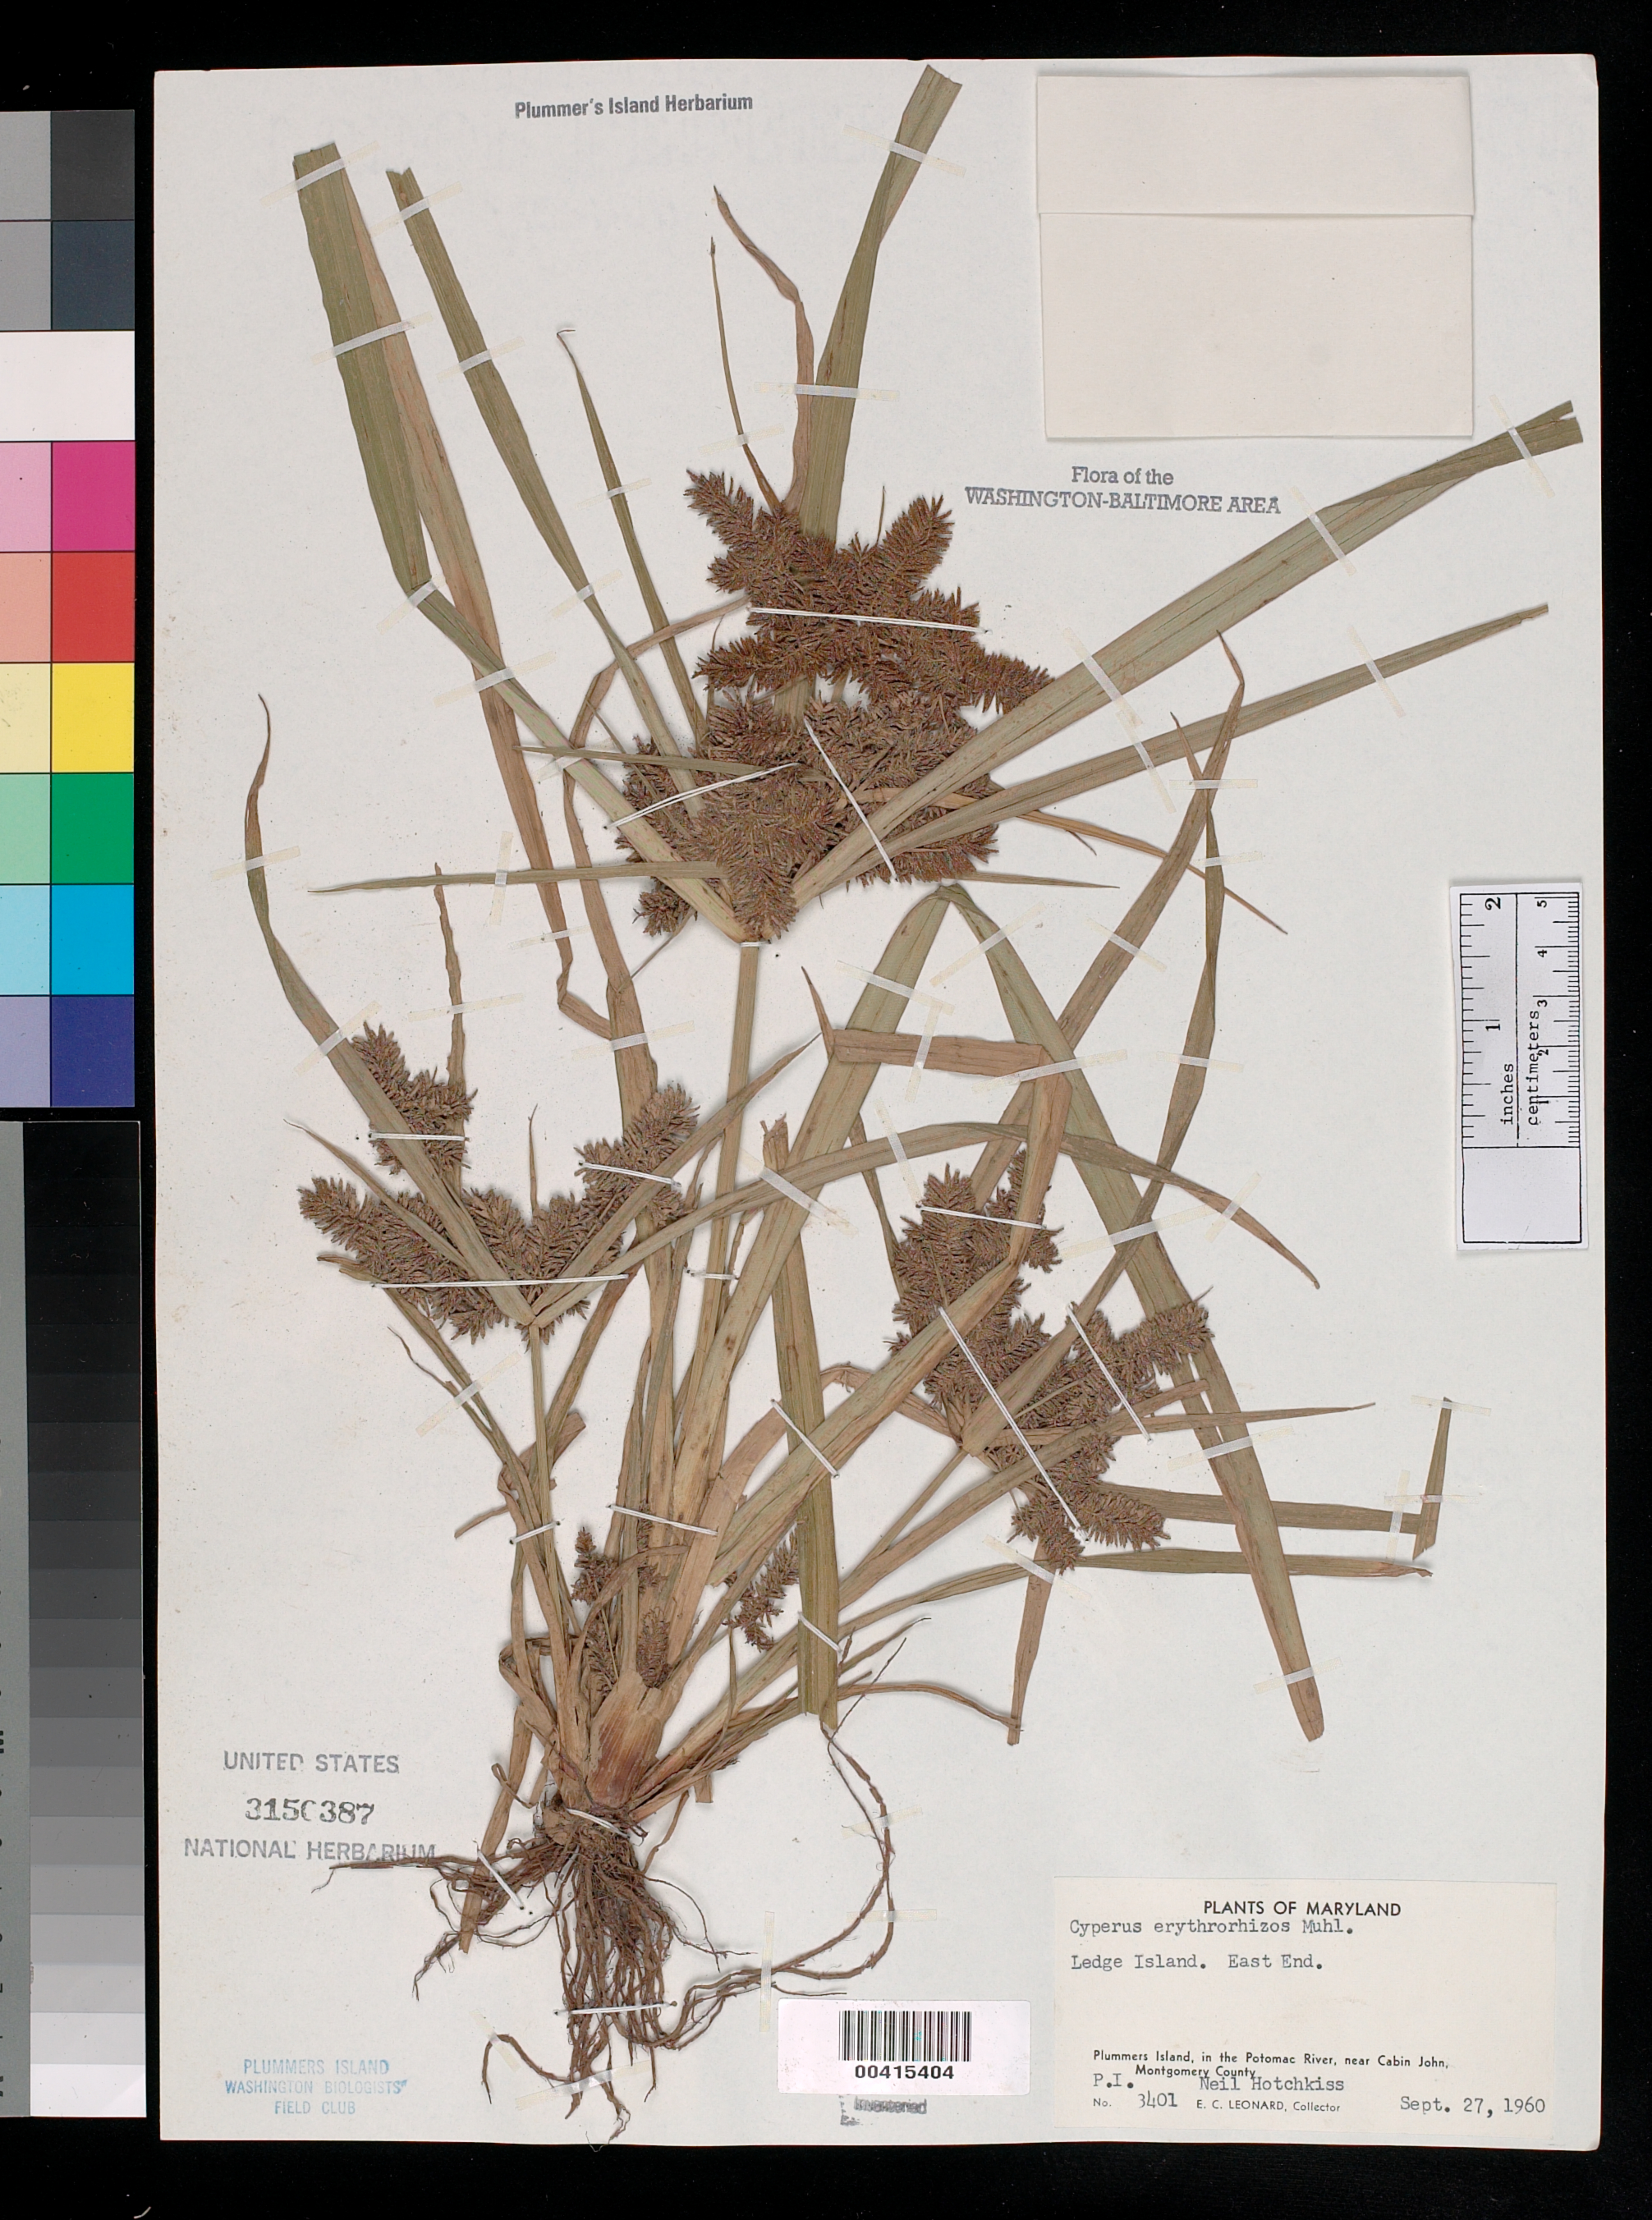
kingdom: Plantae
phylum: Tracheophyta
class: Liliopsida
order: Poales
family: Cyperaceae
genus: Cyperus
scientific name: Cyperus erythrorhizos Muhl.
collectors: E. C. Leonard & N. Hotchkiss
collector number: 3401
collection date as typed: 27 Sep 1960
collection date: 1960-09-27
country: United States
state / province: Maryland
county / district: Montgomery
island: Plummers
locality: Plummer's Island; Ledge Island. East end. C. & O. Canal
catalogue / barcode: US 3150387